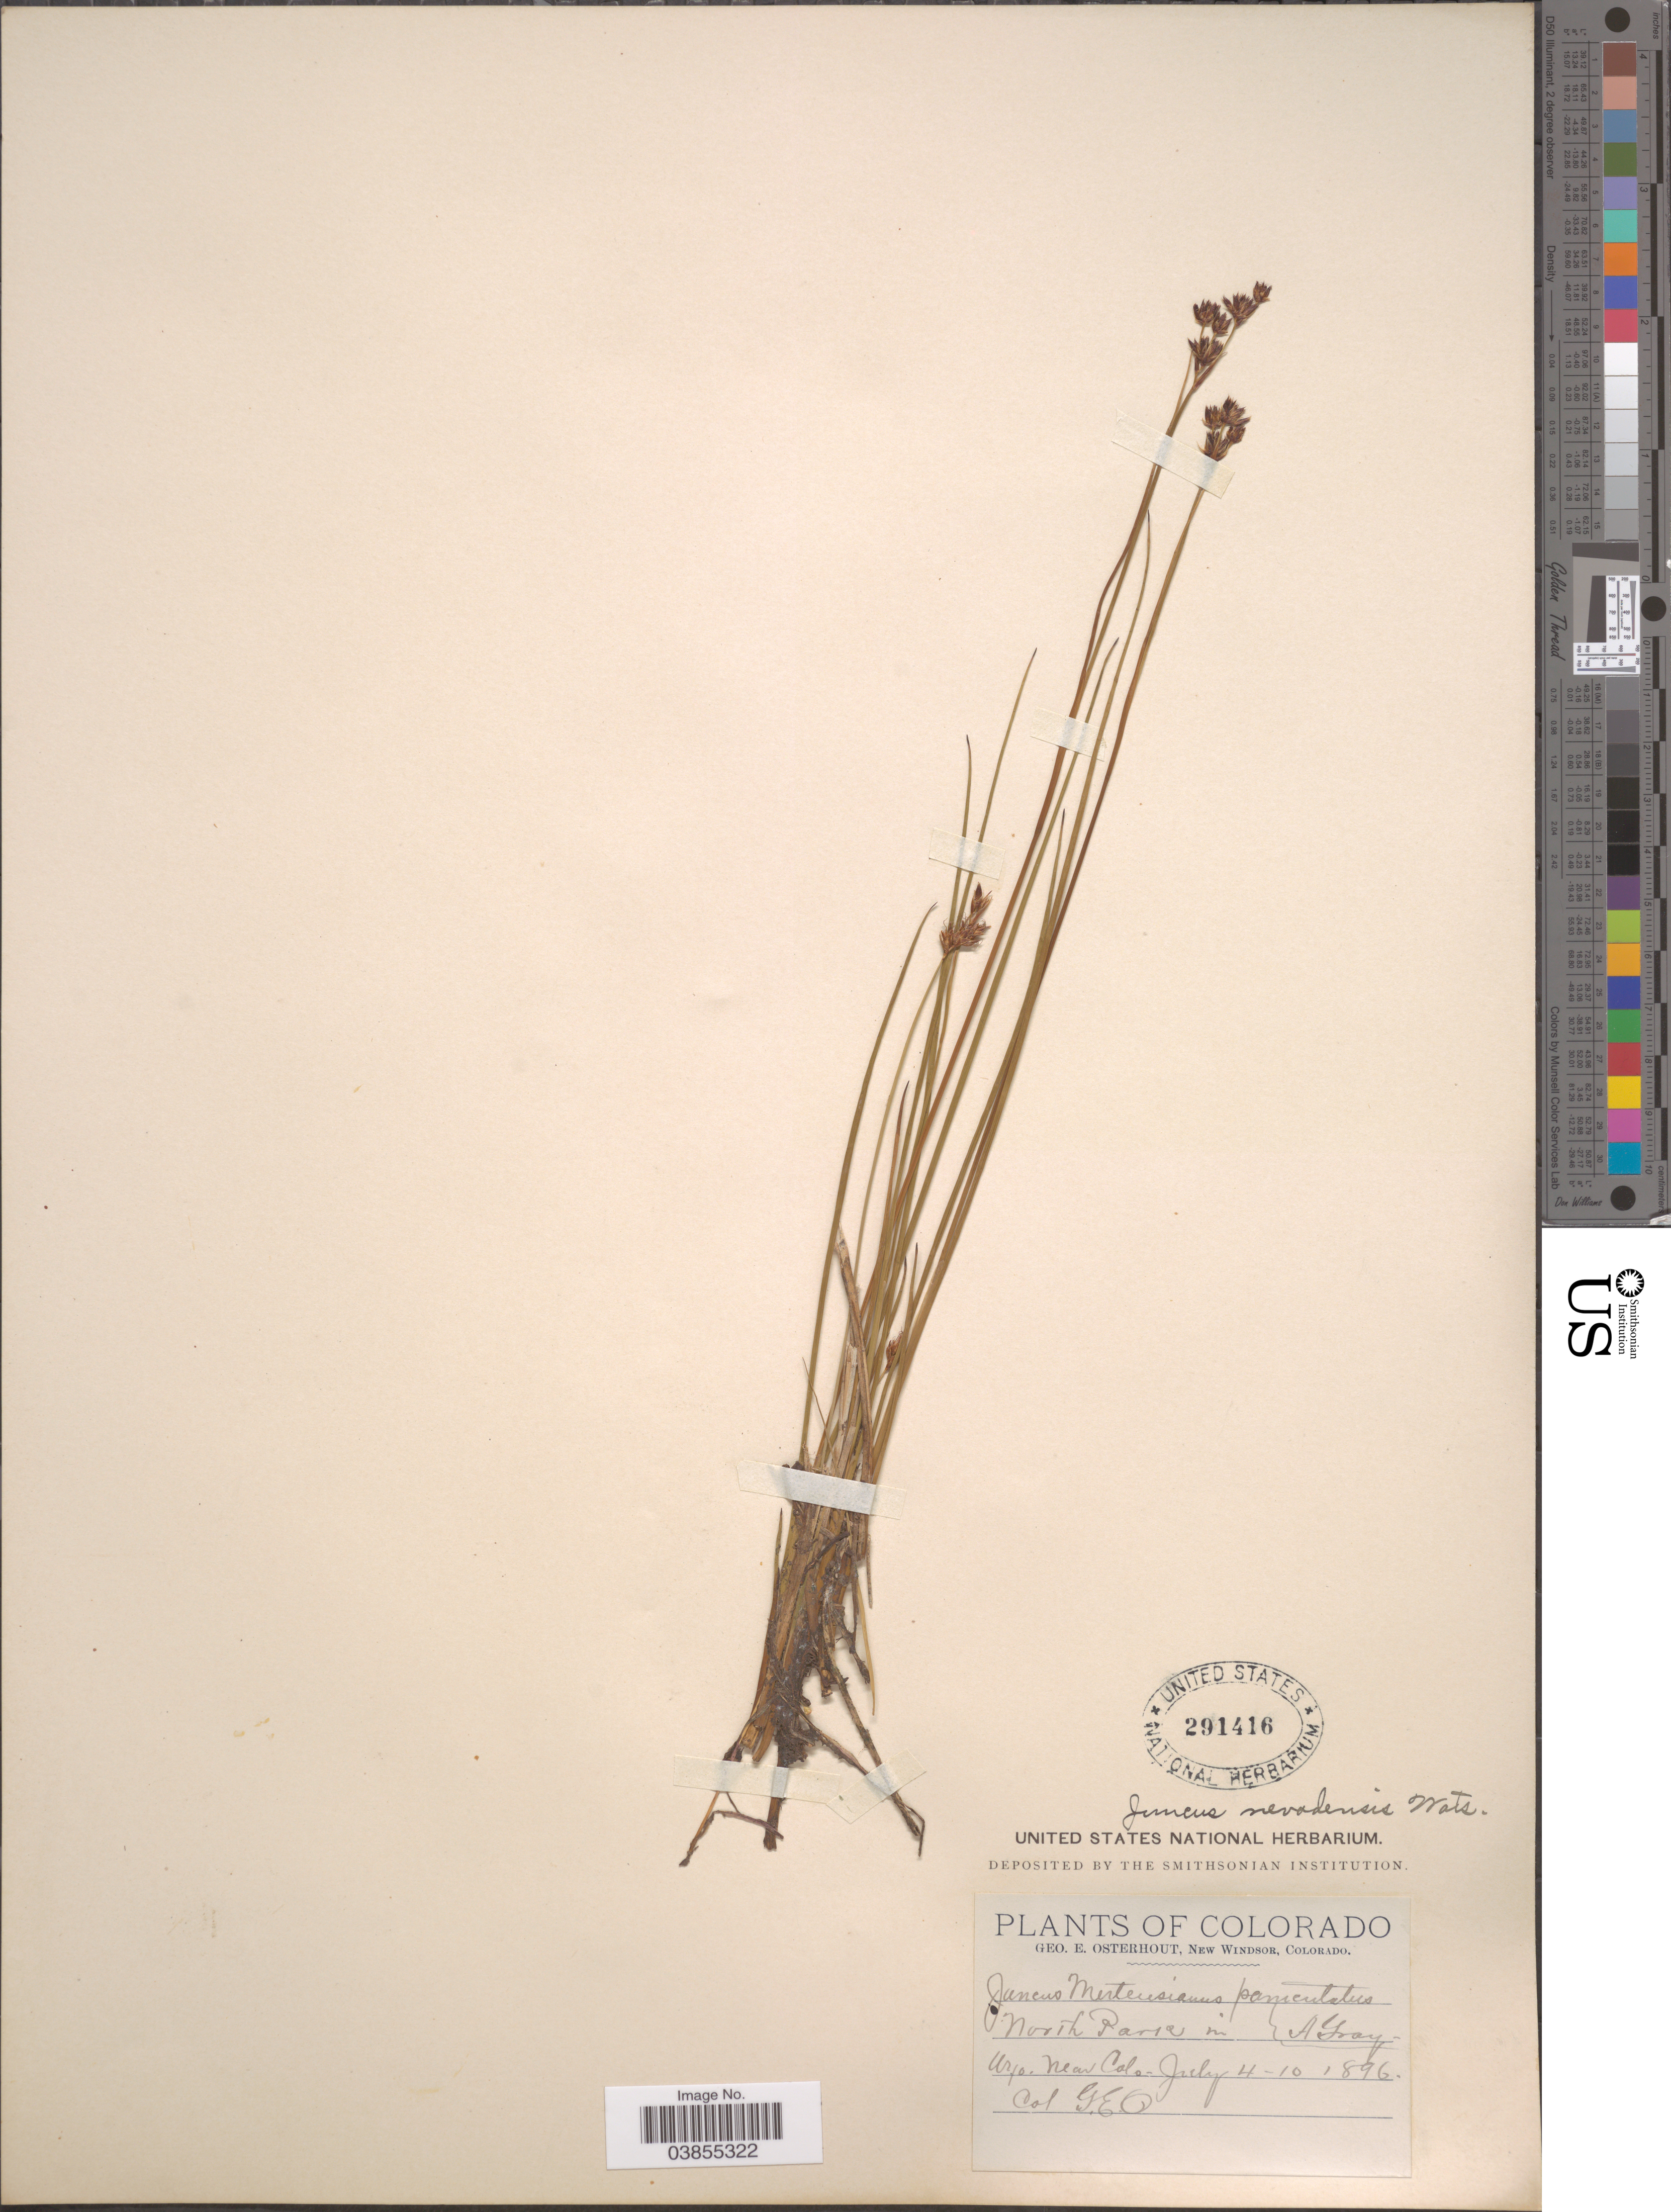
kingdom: Plantae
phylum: Tracheophyta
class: Liliopsida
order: Poales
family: Juncaceae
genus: Juncus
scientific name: Juncus nevadensis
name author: S. Watson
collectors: G. Osterhout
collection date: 1896-07-04/1896-07-10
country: United States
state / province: Wyoming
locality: North Park in Wyo. near Colorado.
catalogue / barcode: US 291416